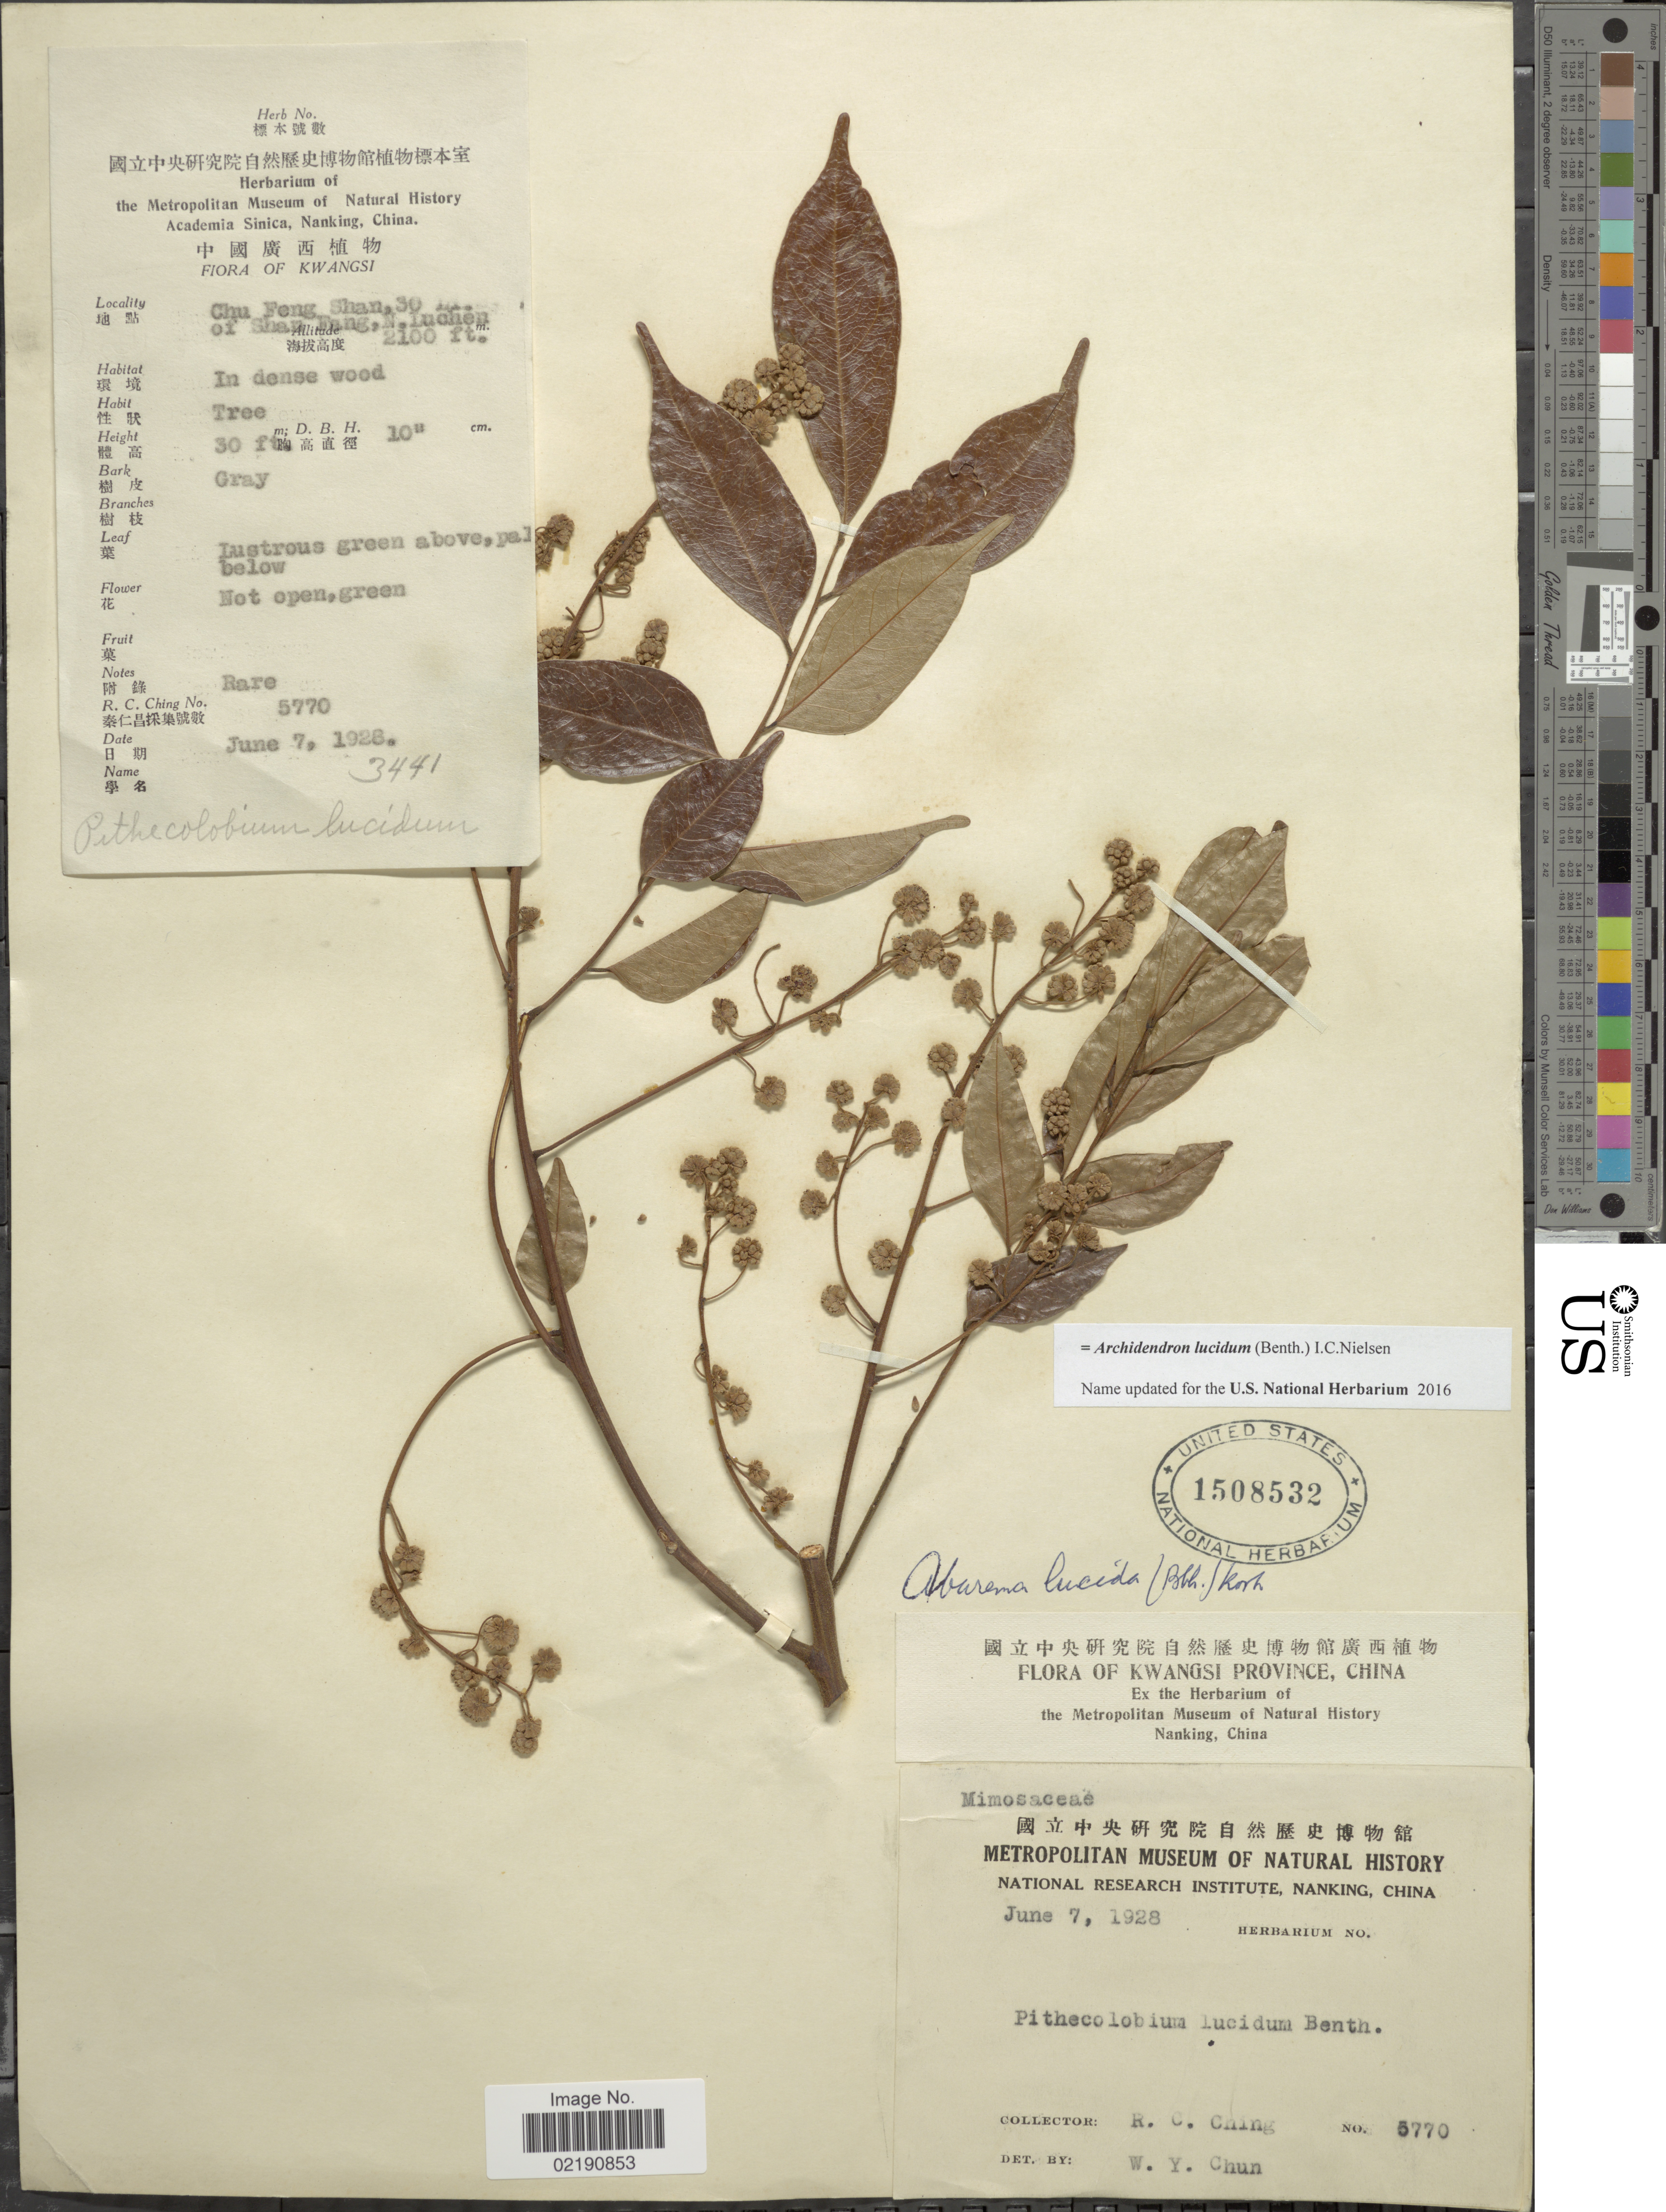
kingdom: Plantae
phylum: Tracheophyta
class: Magnoliopsida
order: Fabales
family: Fabaceae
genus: Archidendron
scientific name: Archidendron lucidum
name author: (Benth.) I.C. Nielsen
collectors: R. C. Ching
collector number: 5770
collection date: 1928-06-07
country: China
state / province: Guangxi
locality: Kwangsi Province, Chu Feng Shan, 30 km Shang Dang , N. Luchen, in dense wood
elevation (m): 640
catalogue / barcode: US 1508532